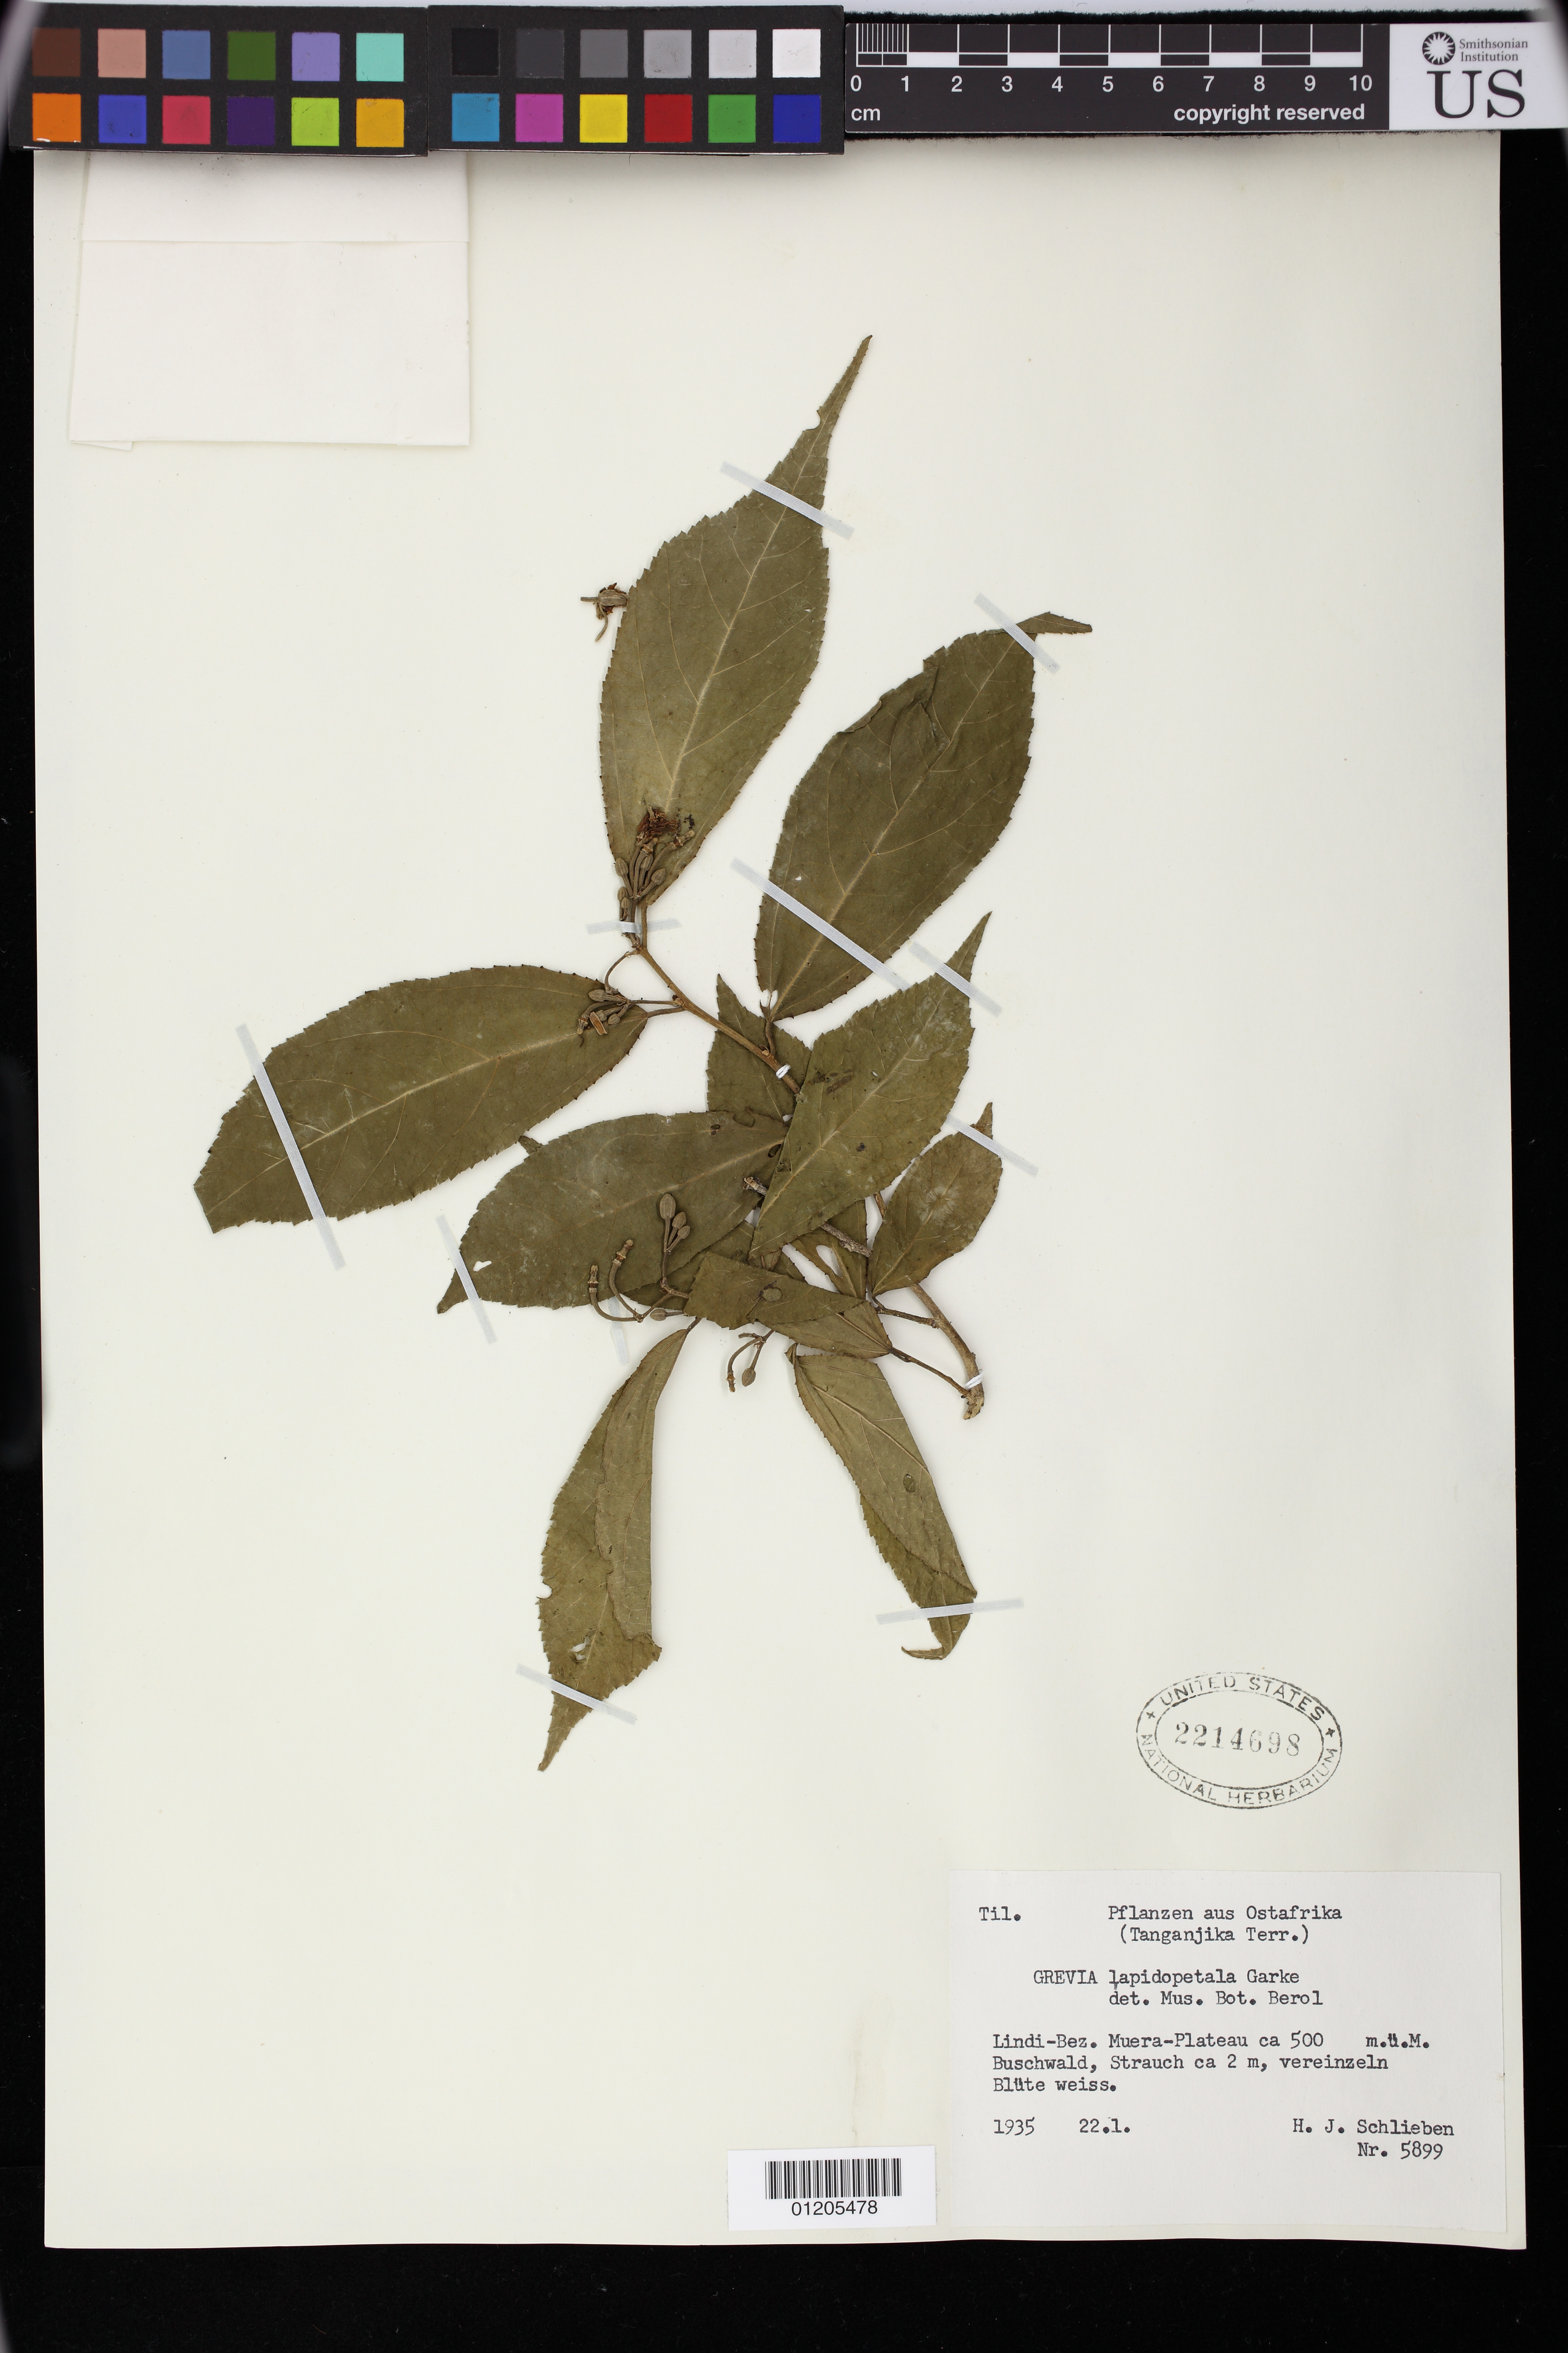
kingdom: Plantae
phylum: Tracheophyta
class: Magnoliopsida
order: Malvales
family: Malvaceae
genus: Grewia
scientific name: Grewia lepidopetala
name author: Garcke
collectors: H. J. Schlieben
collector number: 5899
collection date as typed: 22 Jan 1935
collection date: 1935-01-22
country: Tanzania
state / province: Lindi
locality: Lindi-Bez. Muera-Plateau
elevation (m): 500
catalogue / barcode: US 2214698